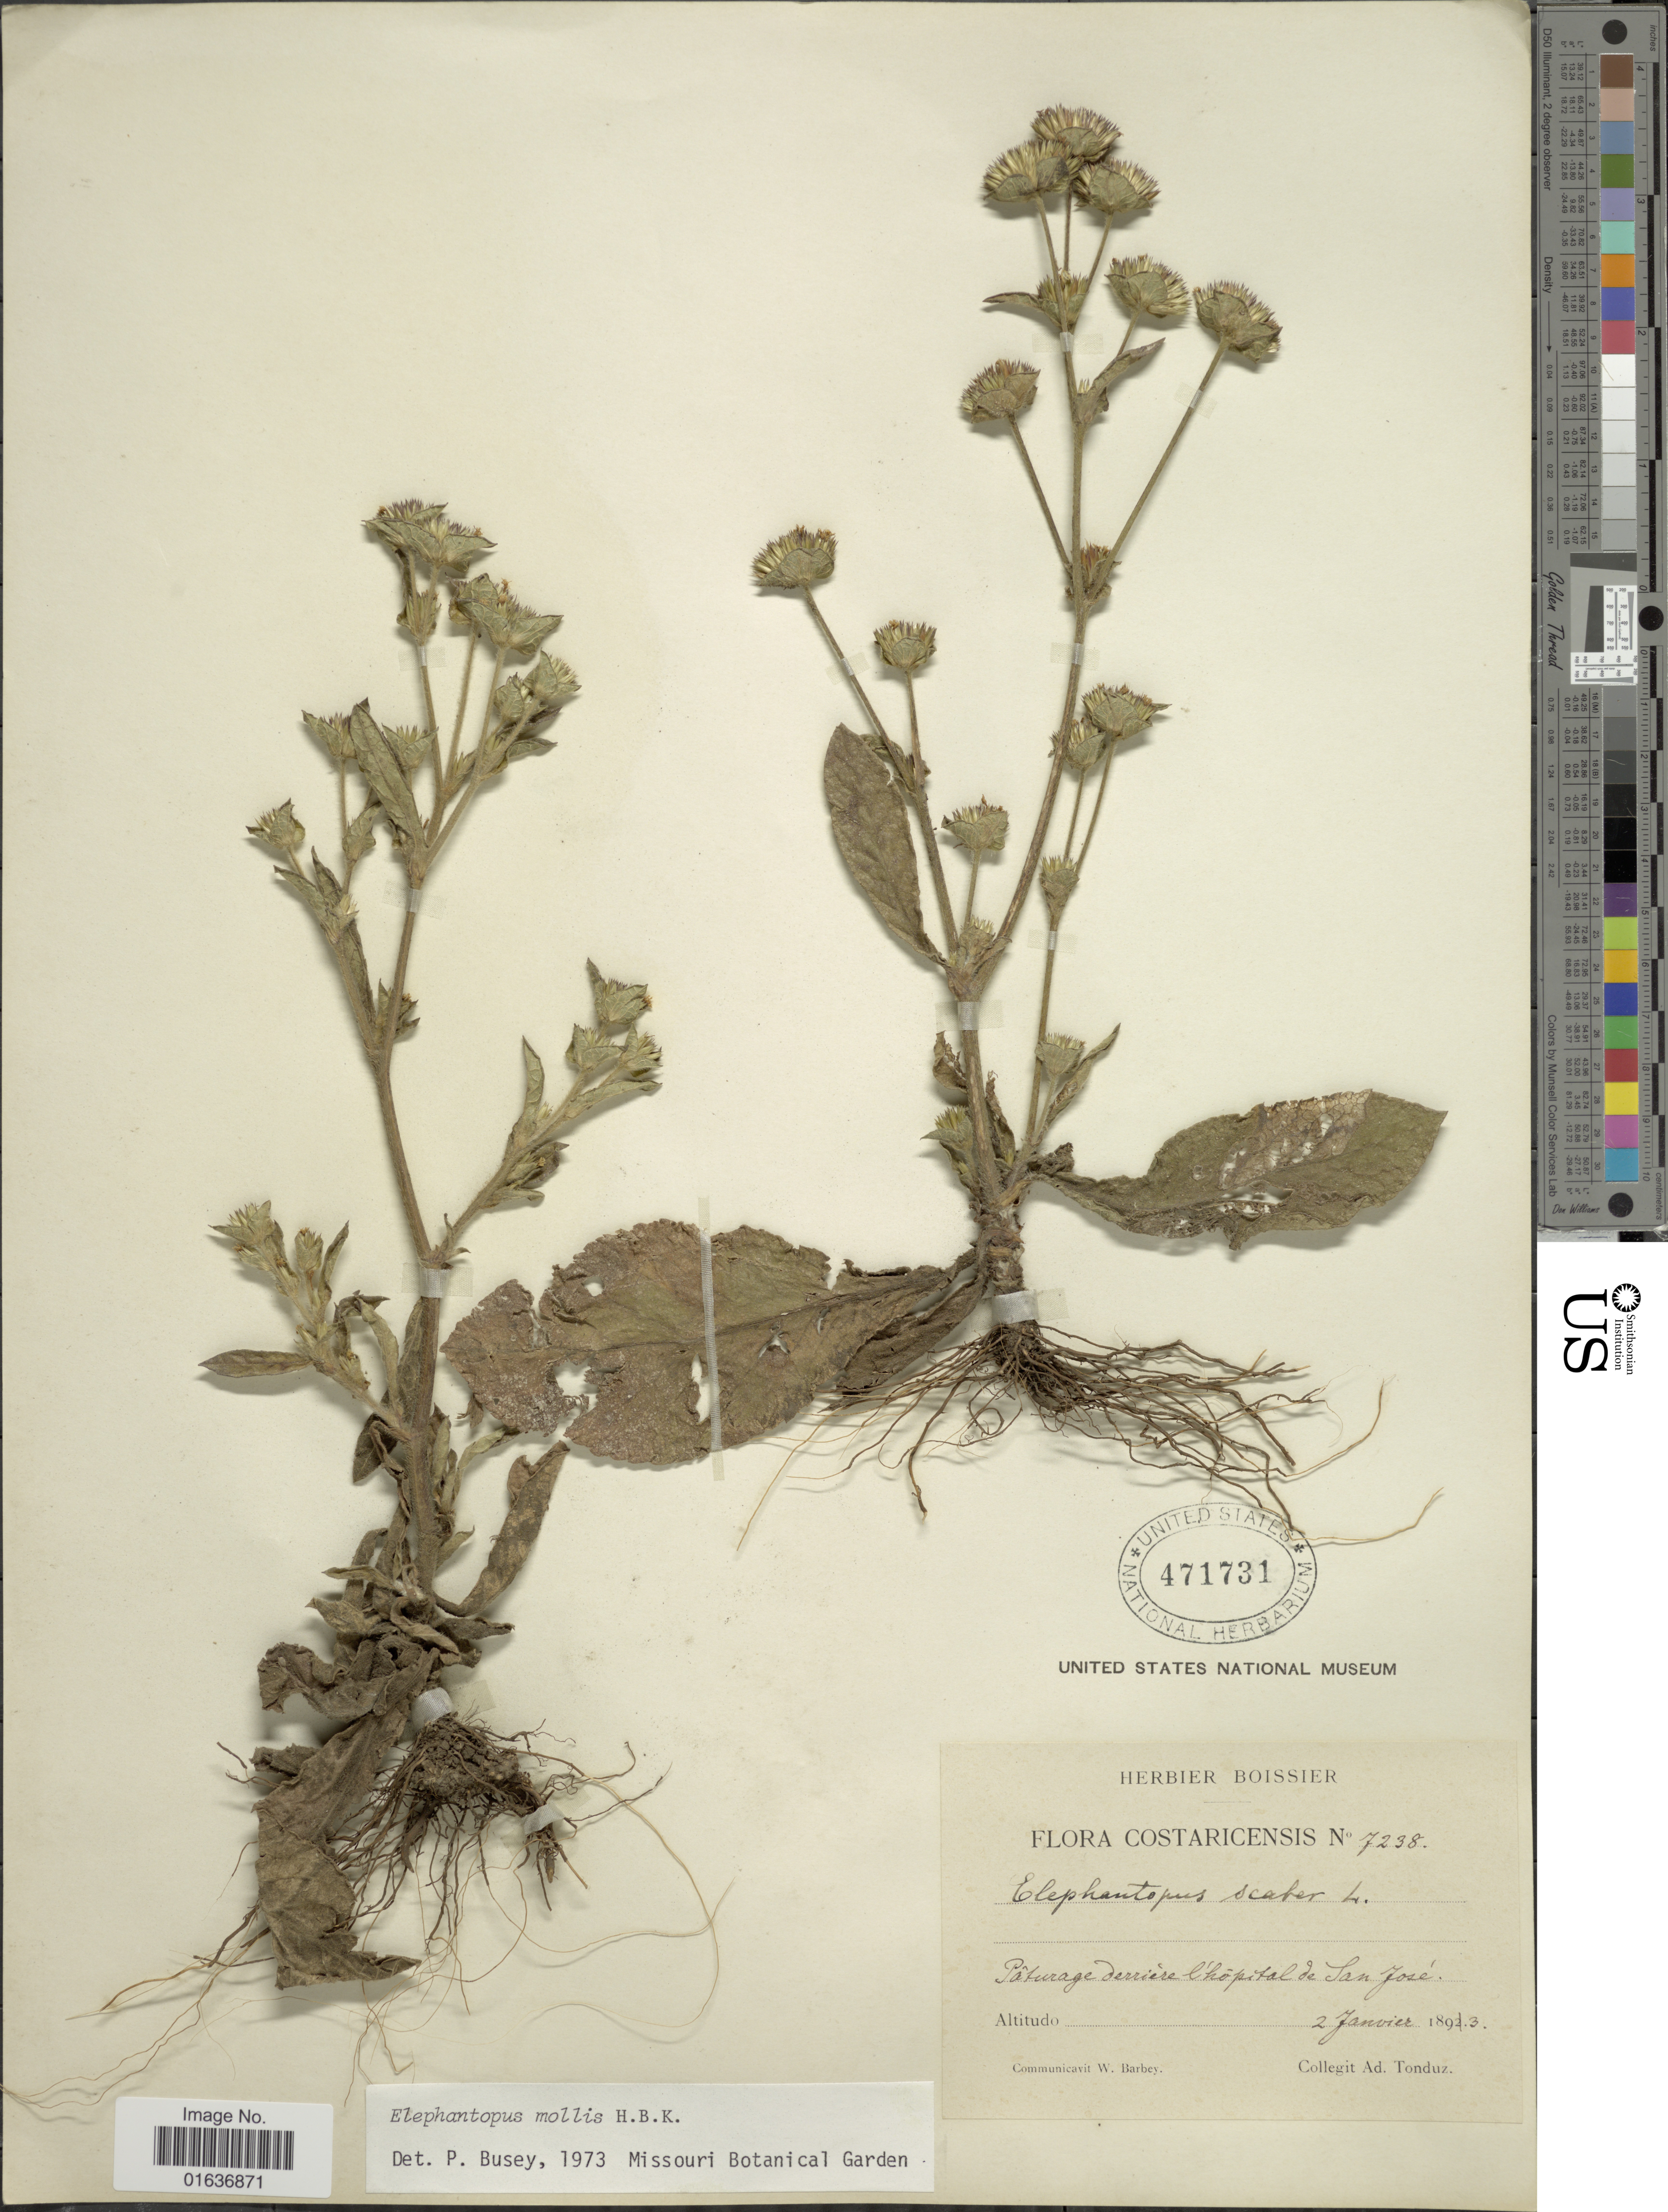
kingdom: Plantae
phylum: Tracheophyta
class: Magnoliopsida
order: Asterales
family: Asteraceae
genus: Elephantopus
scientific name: Elephantopus mollis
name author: Kunth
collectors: A. Tonduz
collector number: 7238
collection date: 1813-01-02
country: Costa Rica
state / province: San José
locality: Pâturage derrière l'hopital de San José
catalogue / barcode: US 471731